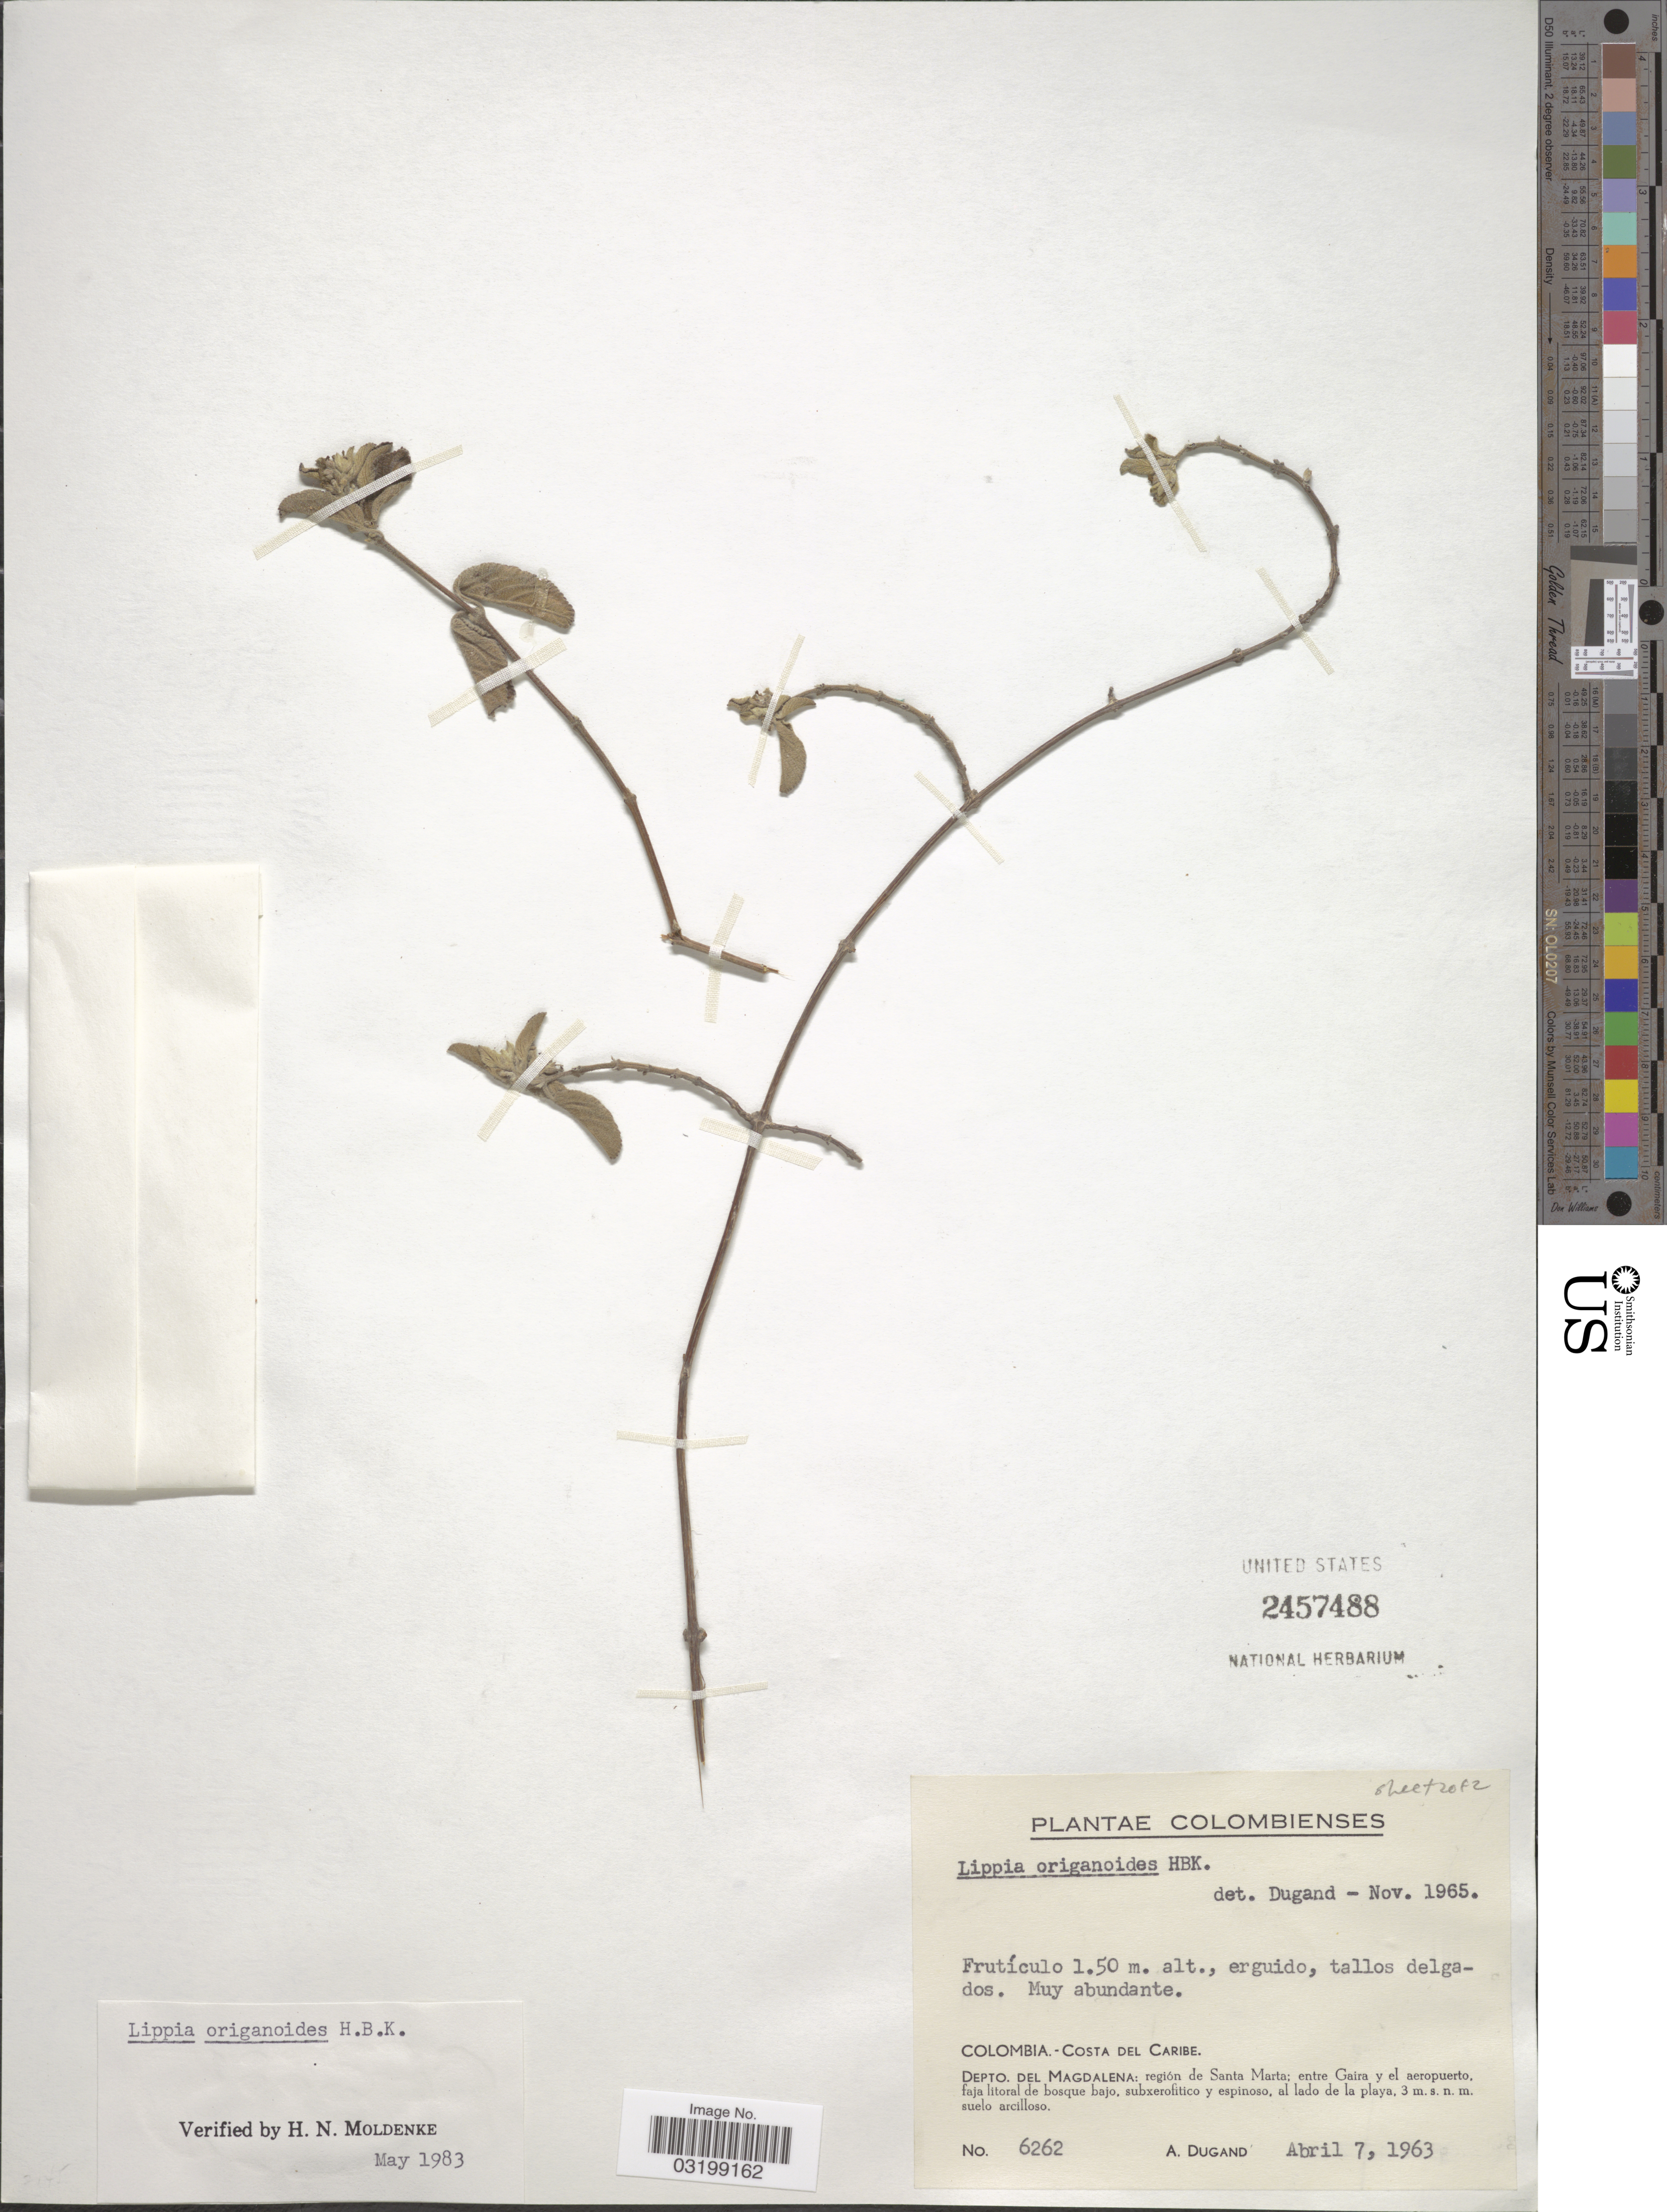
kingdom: Plantae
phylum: Tracheophyta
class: Magnoliopsida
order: Lamiales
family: Verbenaceae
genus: Lippia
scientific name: Lippia origanoides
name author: Kunth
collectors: A. Dugand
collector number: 6262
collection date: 1963-04-07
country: Colombia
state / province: Magdalena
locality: Costa del Caribe. Depto. del Magdalena: región de Santa Marta; entre Gaira y el aeropuerto.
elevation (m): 3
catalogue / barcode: US 2457488